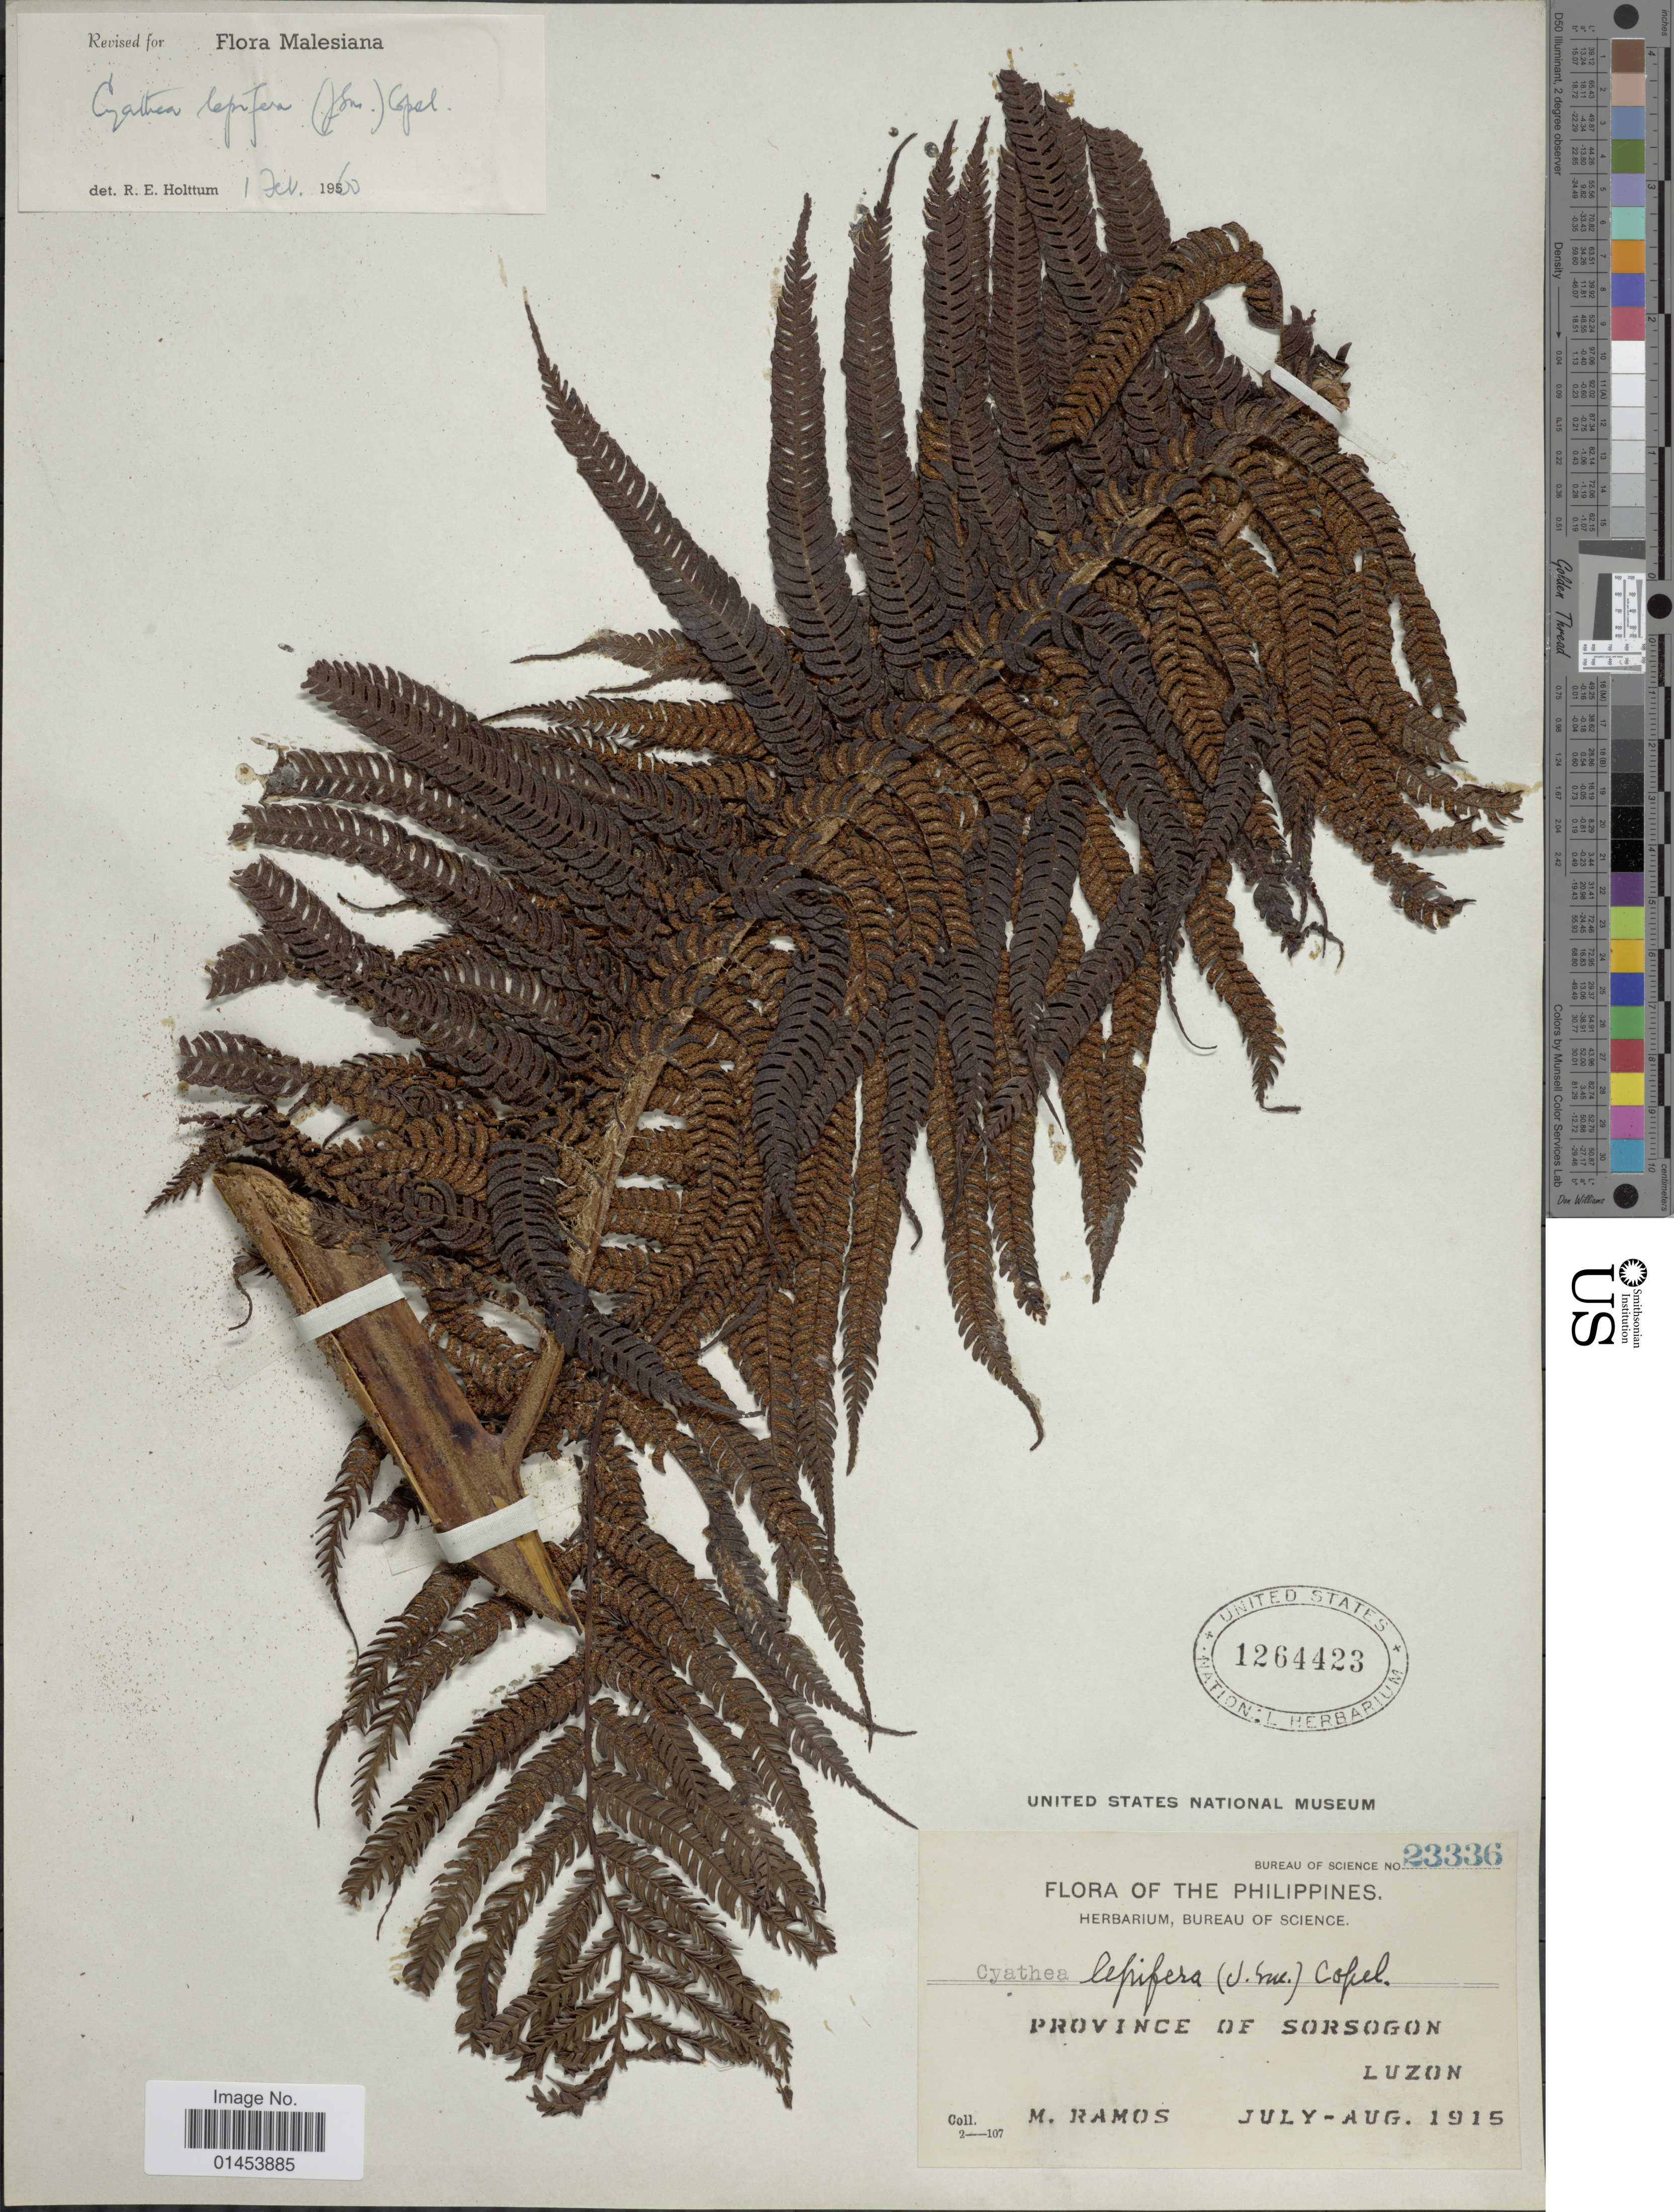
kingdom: Plantae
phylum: Tracheophyta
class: Polypodiopsida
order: Cyatheales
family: Cyatheaceae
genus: Cyathea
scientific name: Cyathea lepifera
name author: (J. Sm.) Copel.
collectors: M. Ramos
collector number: Bureau of Science 23336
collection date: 1915-07/1915-08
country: Philippines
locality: Province of Sorsogon, Luzon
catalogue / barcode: US 1264423